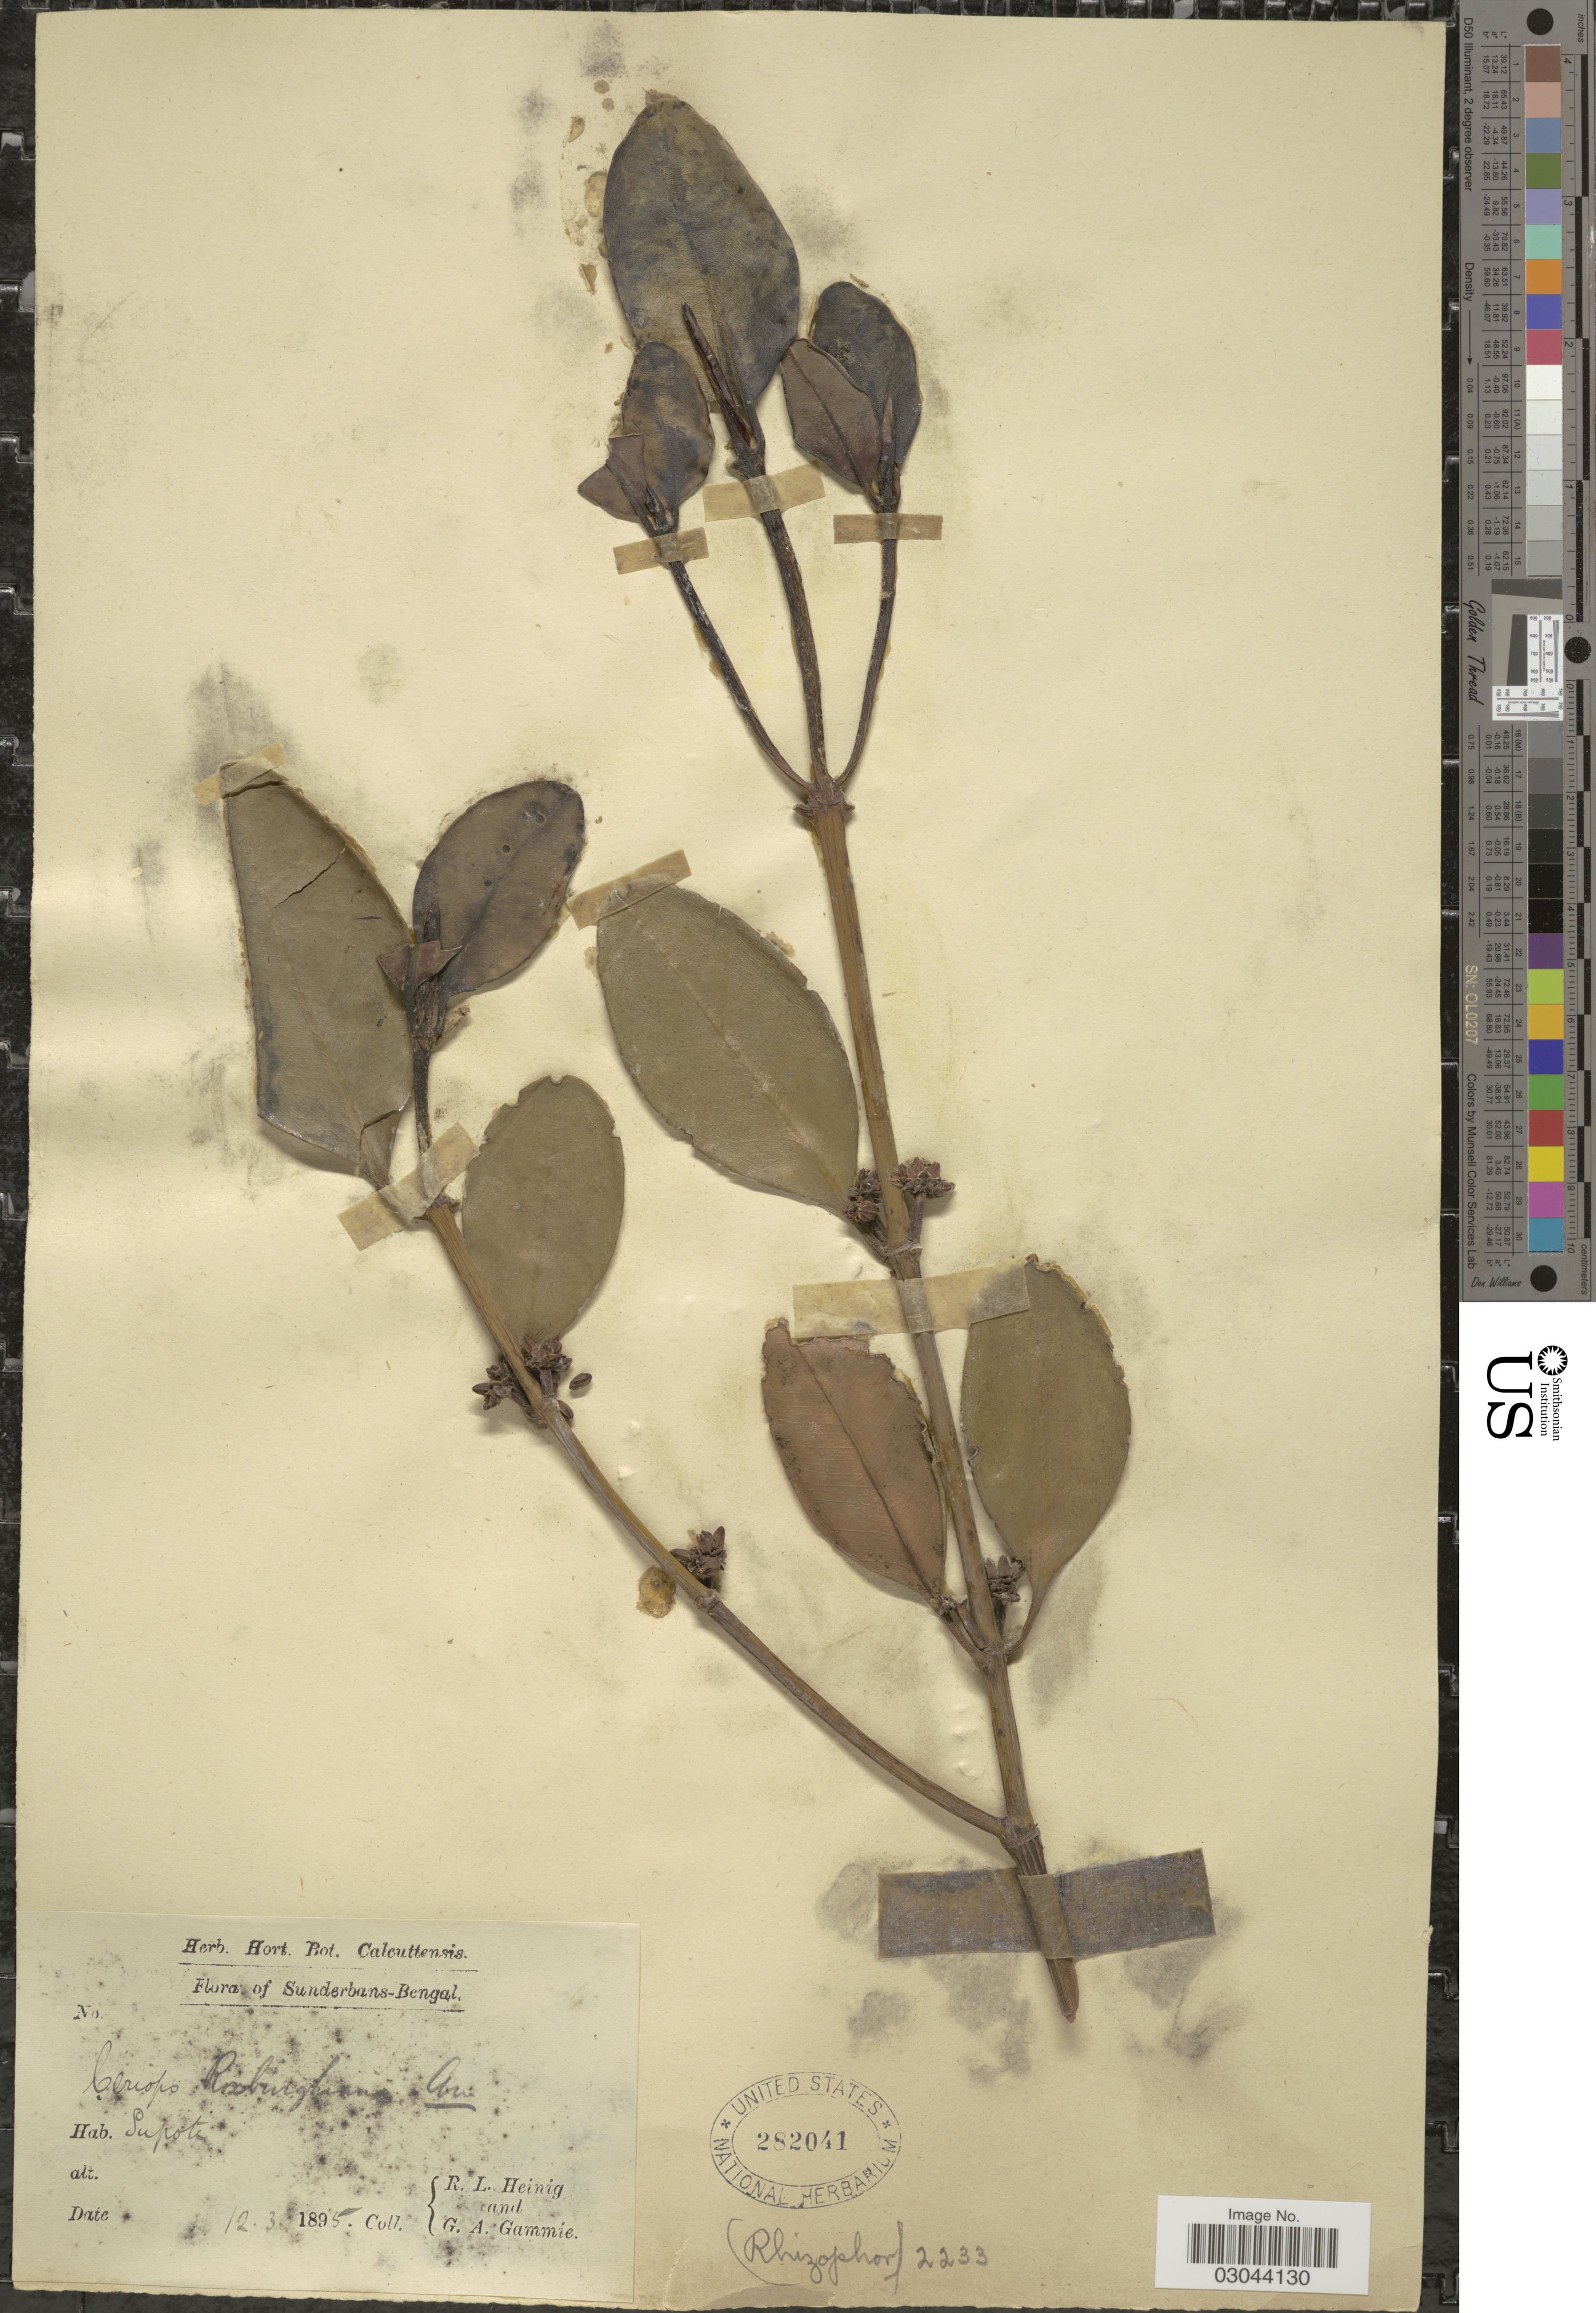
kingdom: Plantae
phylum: Tracheophyta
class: Magnoliopsida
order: Malpighiales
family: Rhizophoraceae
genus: Ceriops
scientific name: Ceriops tagal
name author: (Perr.) C.B. Rob.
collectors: R. Heinig & G. Gammie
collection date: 1895-03-12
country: India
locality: Sunderbans-Bengal. Supote.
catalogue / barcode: US 282041